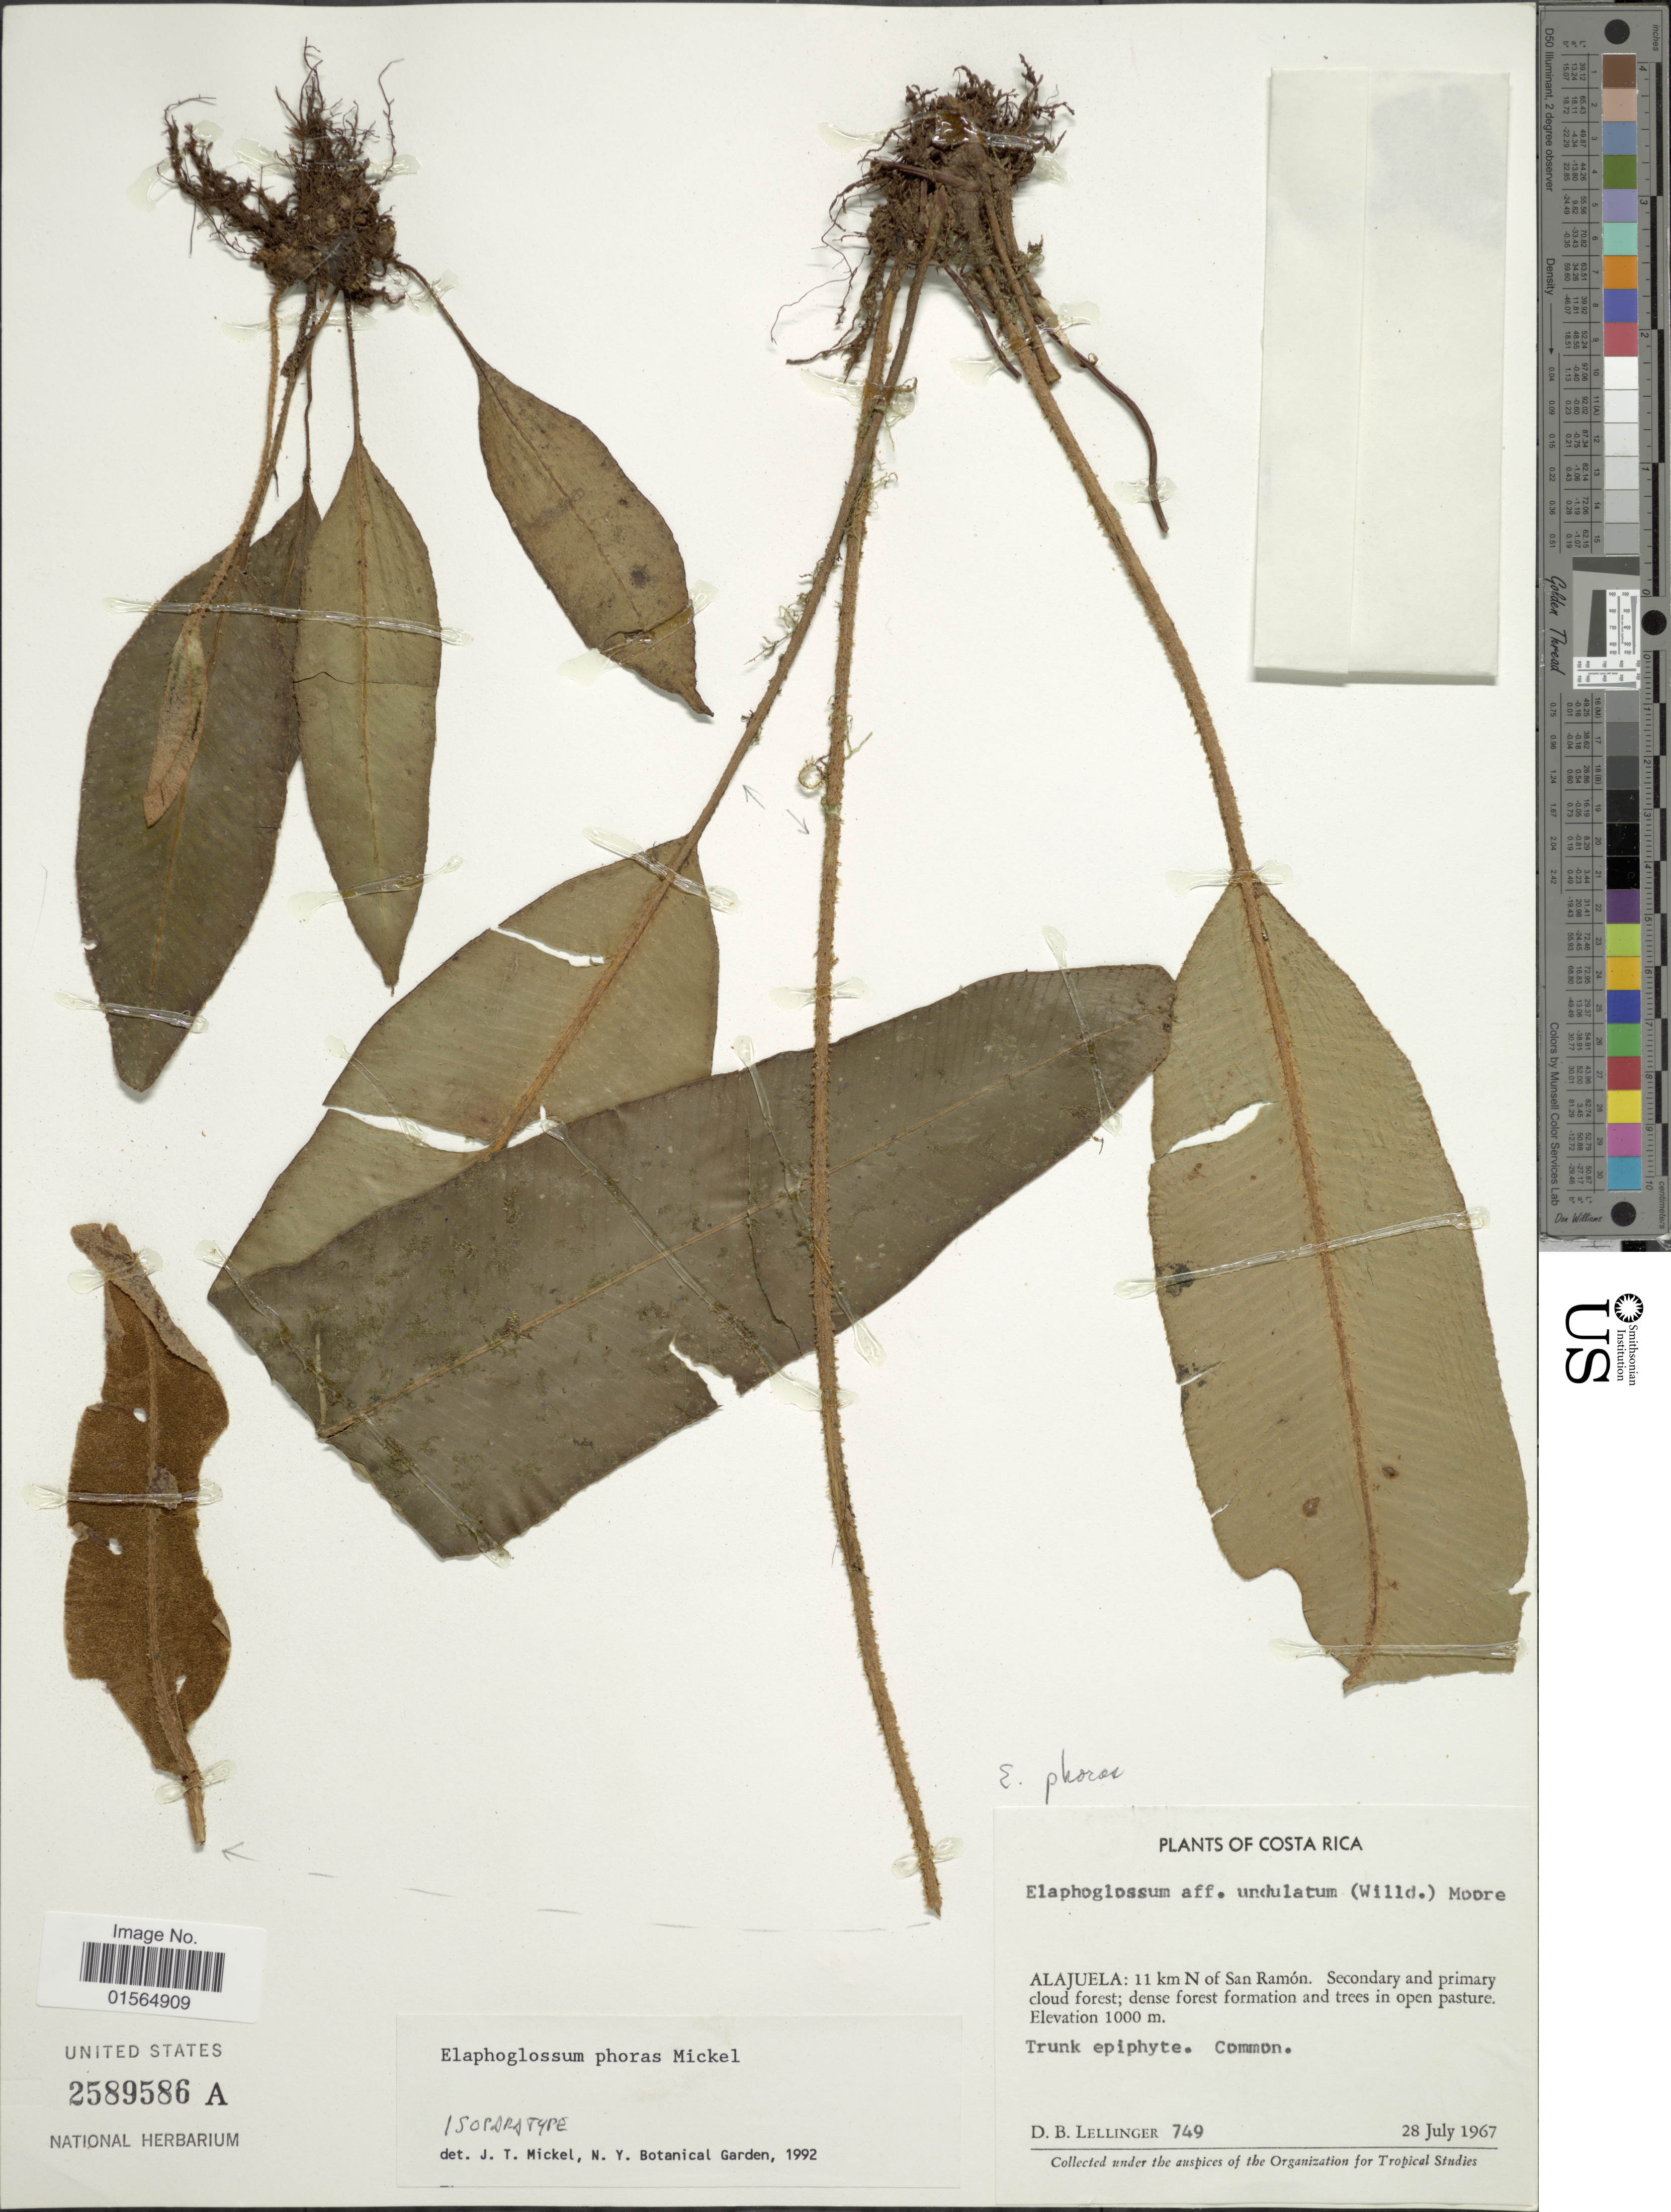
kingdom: Plantae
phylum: Tracheophyta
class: Polypodiopsida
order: Polypodiales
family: Dryopteridaceae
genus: Elaphoglossum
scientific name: Elaphoglossum phoras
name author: Mickel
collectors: D. B. Lellinger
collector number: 749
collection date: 1967-07-28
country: Costa Rica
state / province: Alajuela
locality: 11 km N of San Ramon. Secondary and primary cloud forest; dense forest formation and trees in open pasture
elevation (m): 1000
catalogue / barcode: US 2589586A